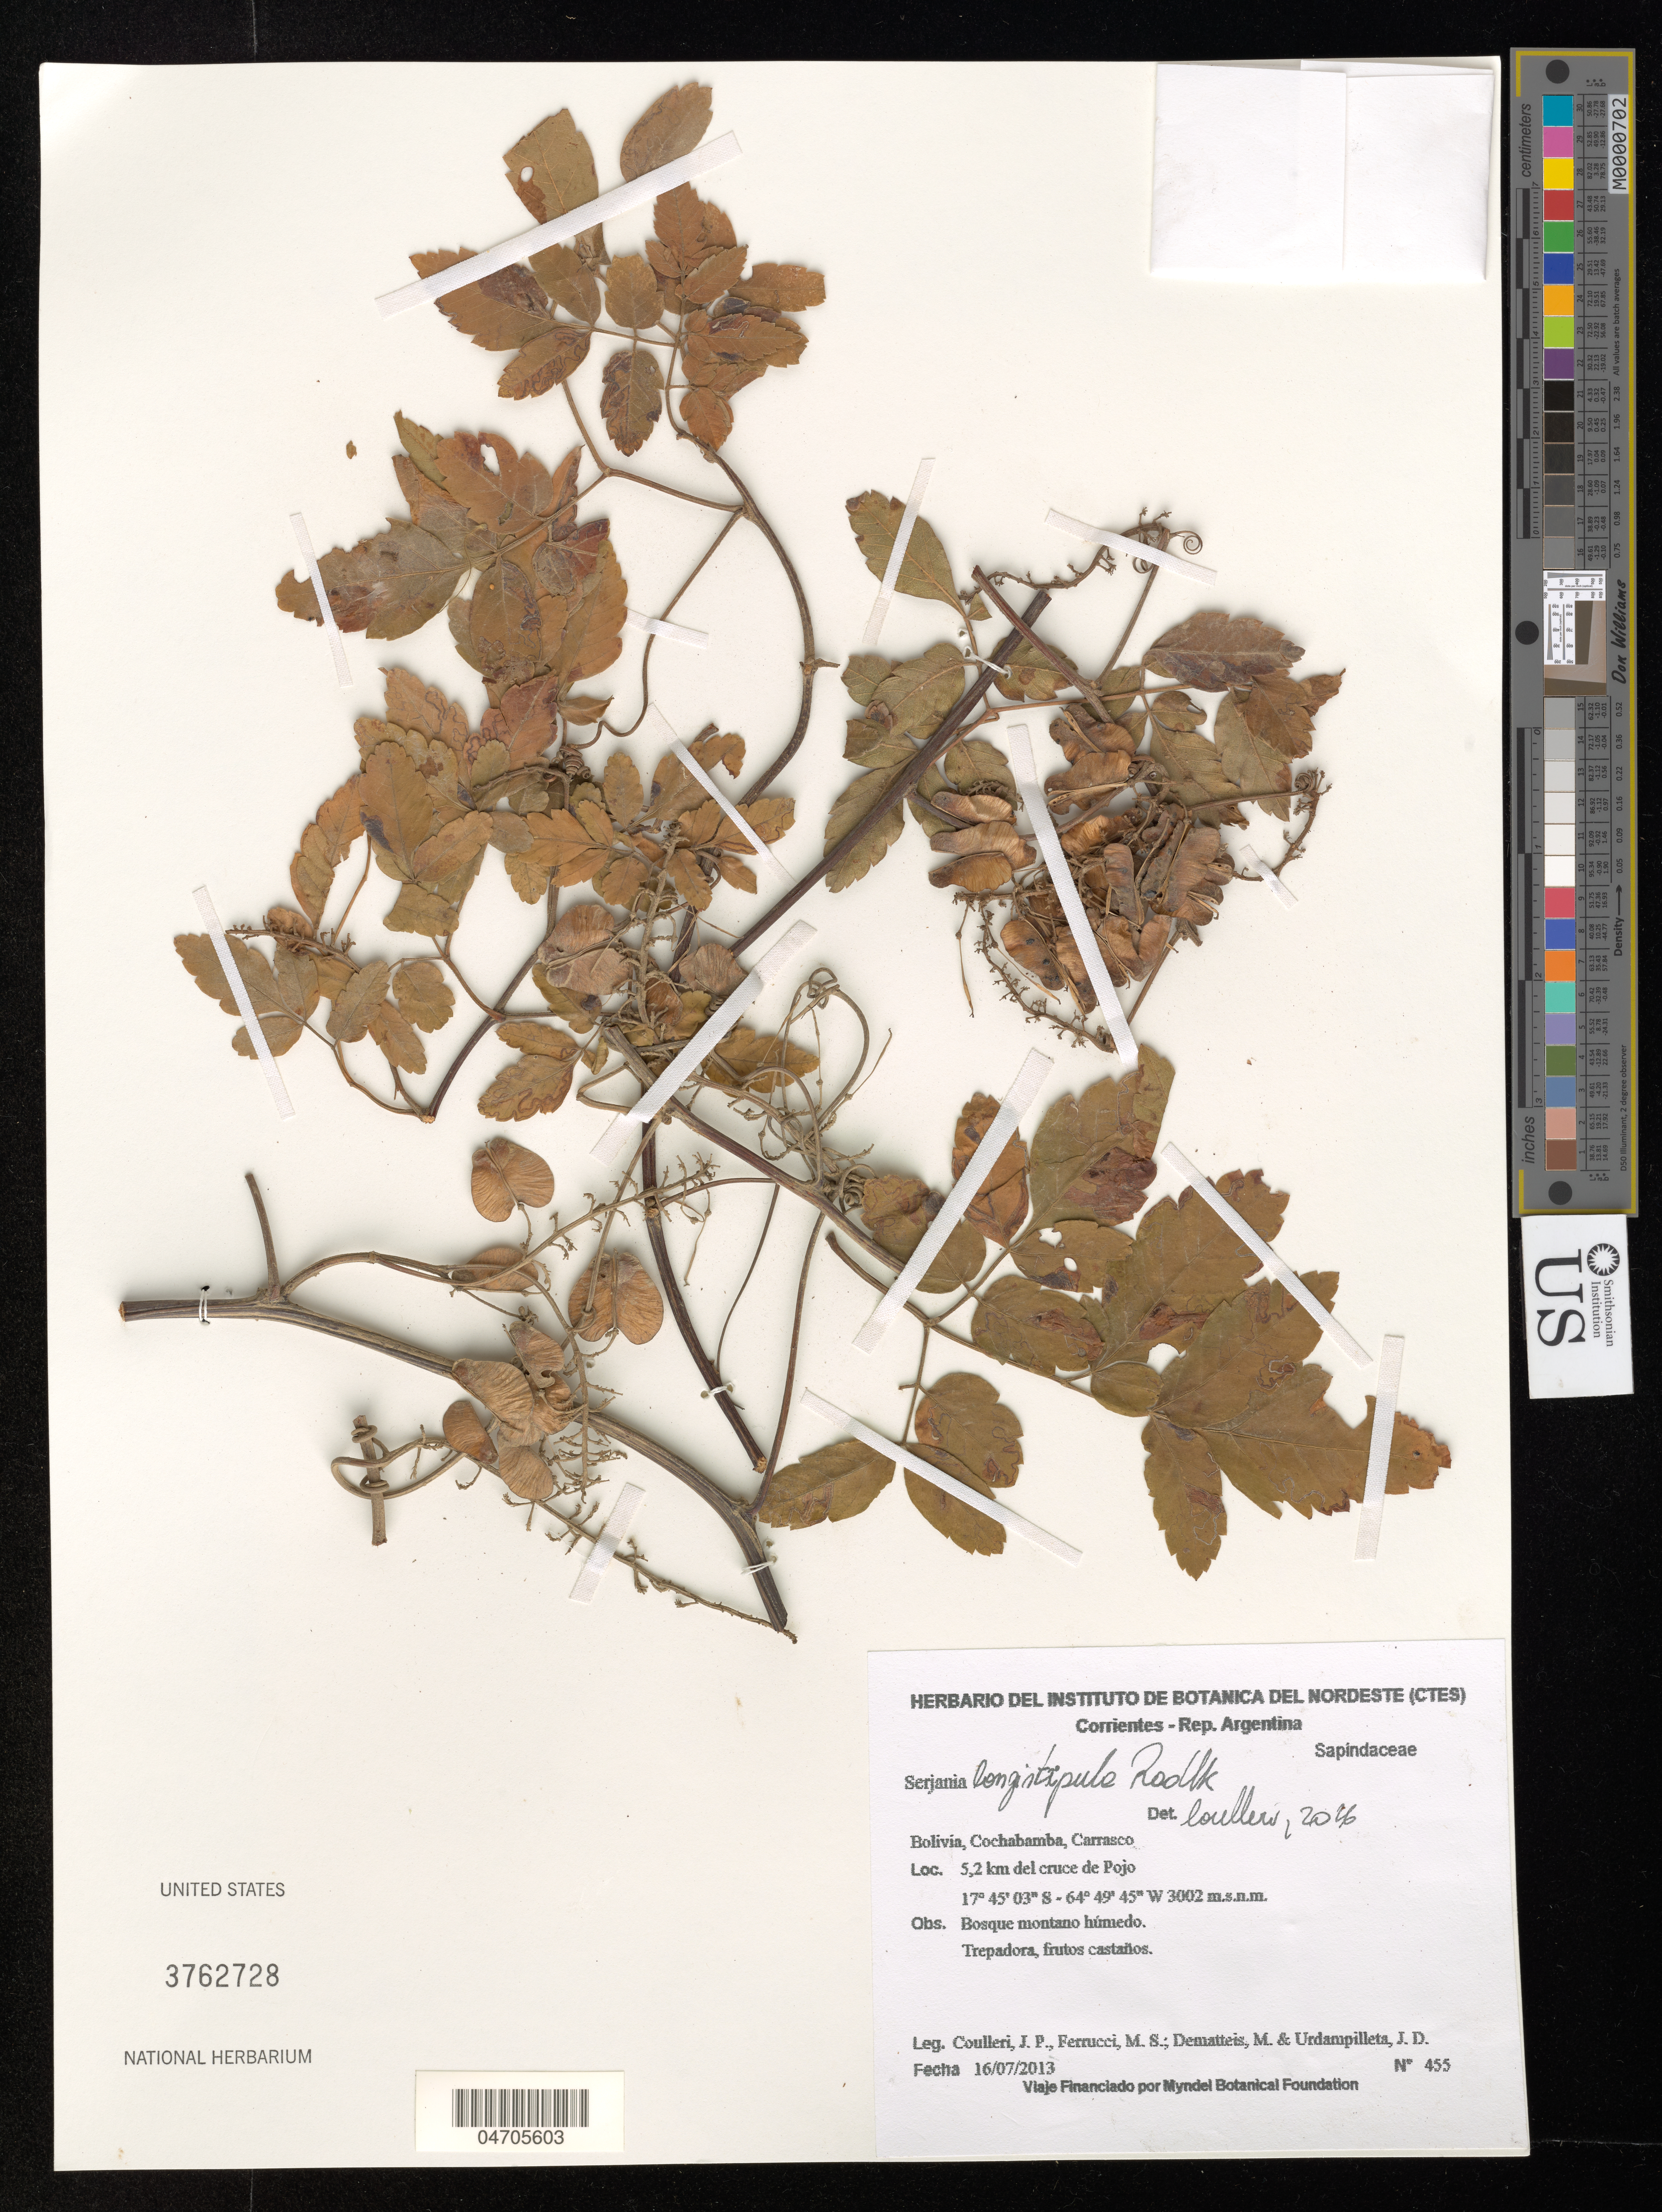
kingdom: Plantae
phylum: Tracheophyta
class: Magnoliopsida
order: Sapindales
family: Sapindaceae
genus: Serjania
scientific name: Serjania longistipula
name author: Radlk.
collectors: J. Coulleri, M. S. Ferrucci, M. Dematteis & J. Urdampilleta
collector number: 455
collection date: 2013-07-16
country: Bolivia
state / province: Cochabamba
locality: Carrasco. 5,2 km del cruce de Pojo.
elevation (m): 3002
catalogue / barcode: US 3762728